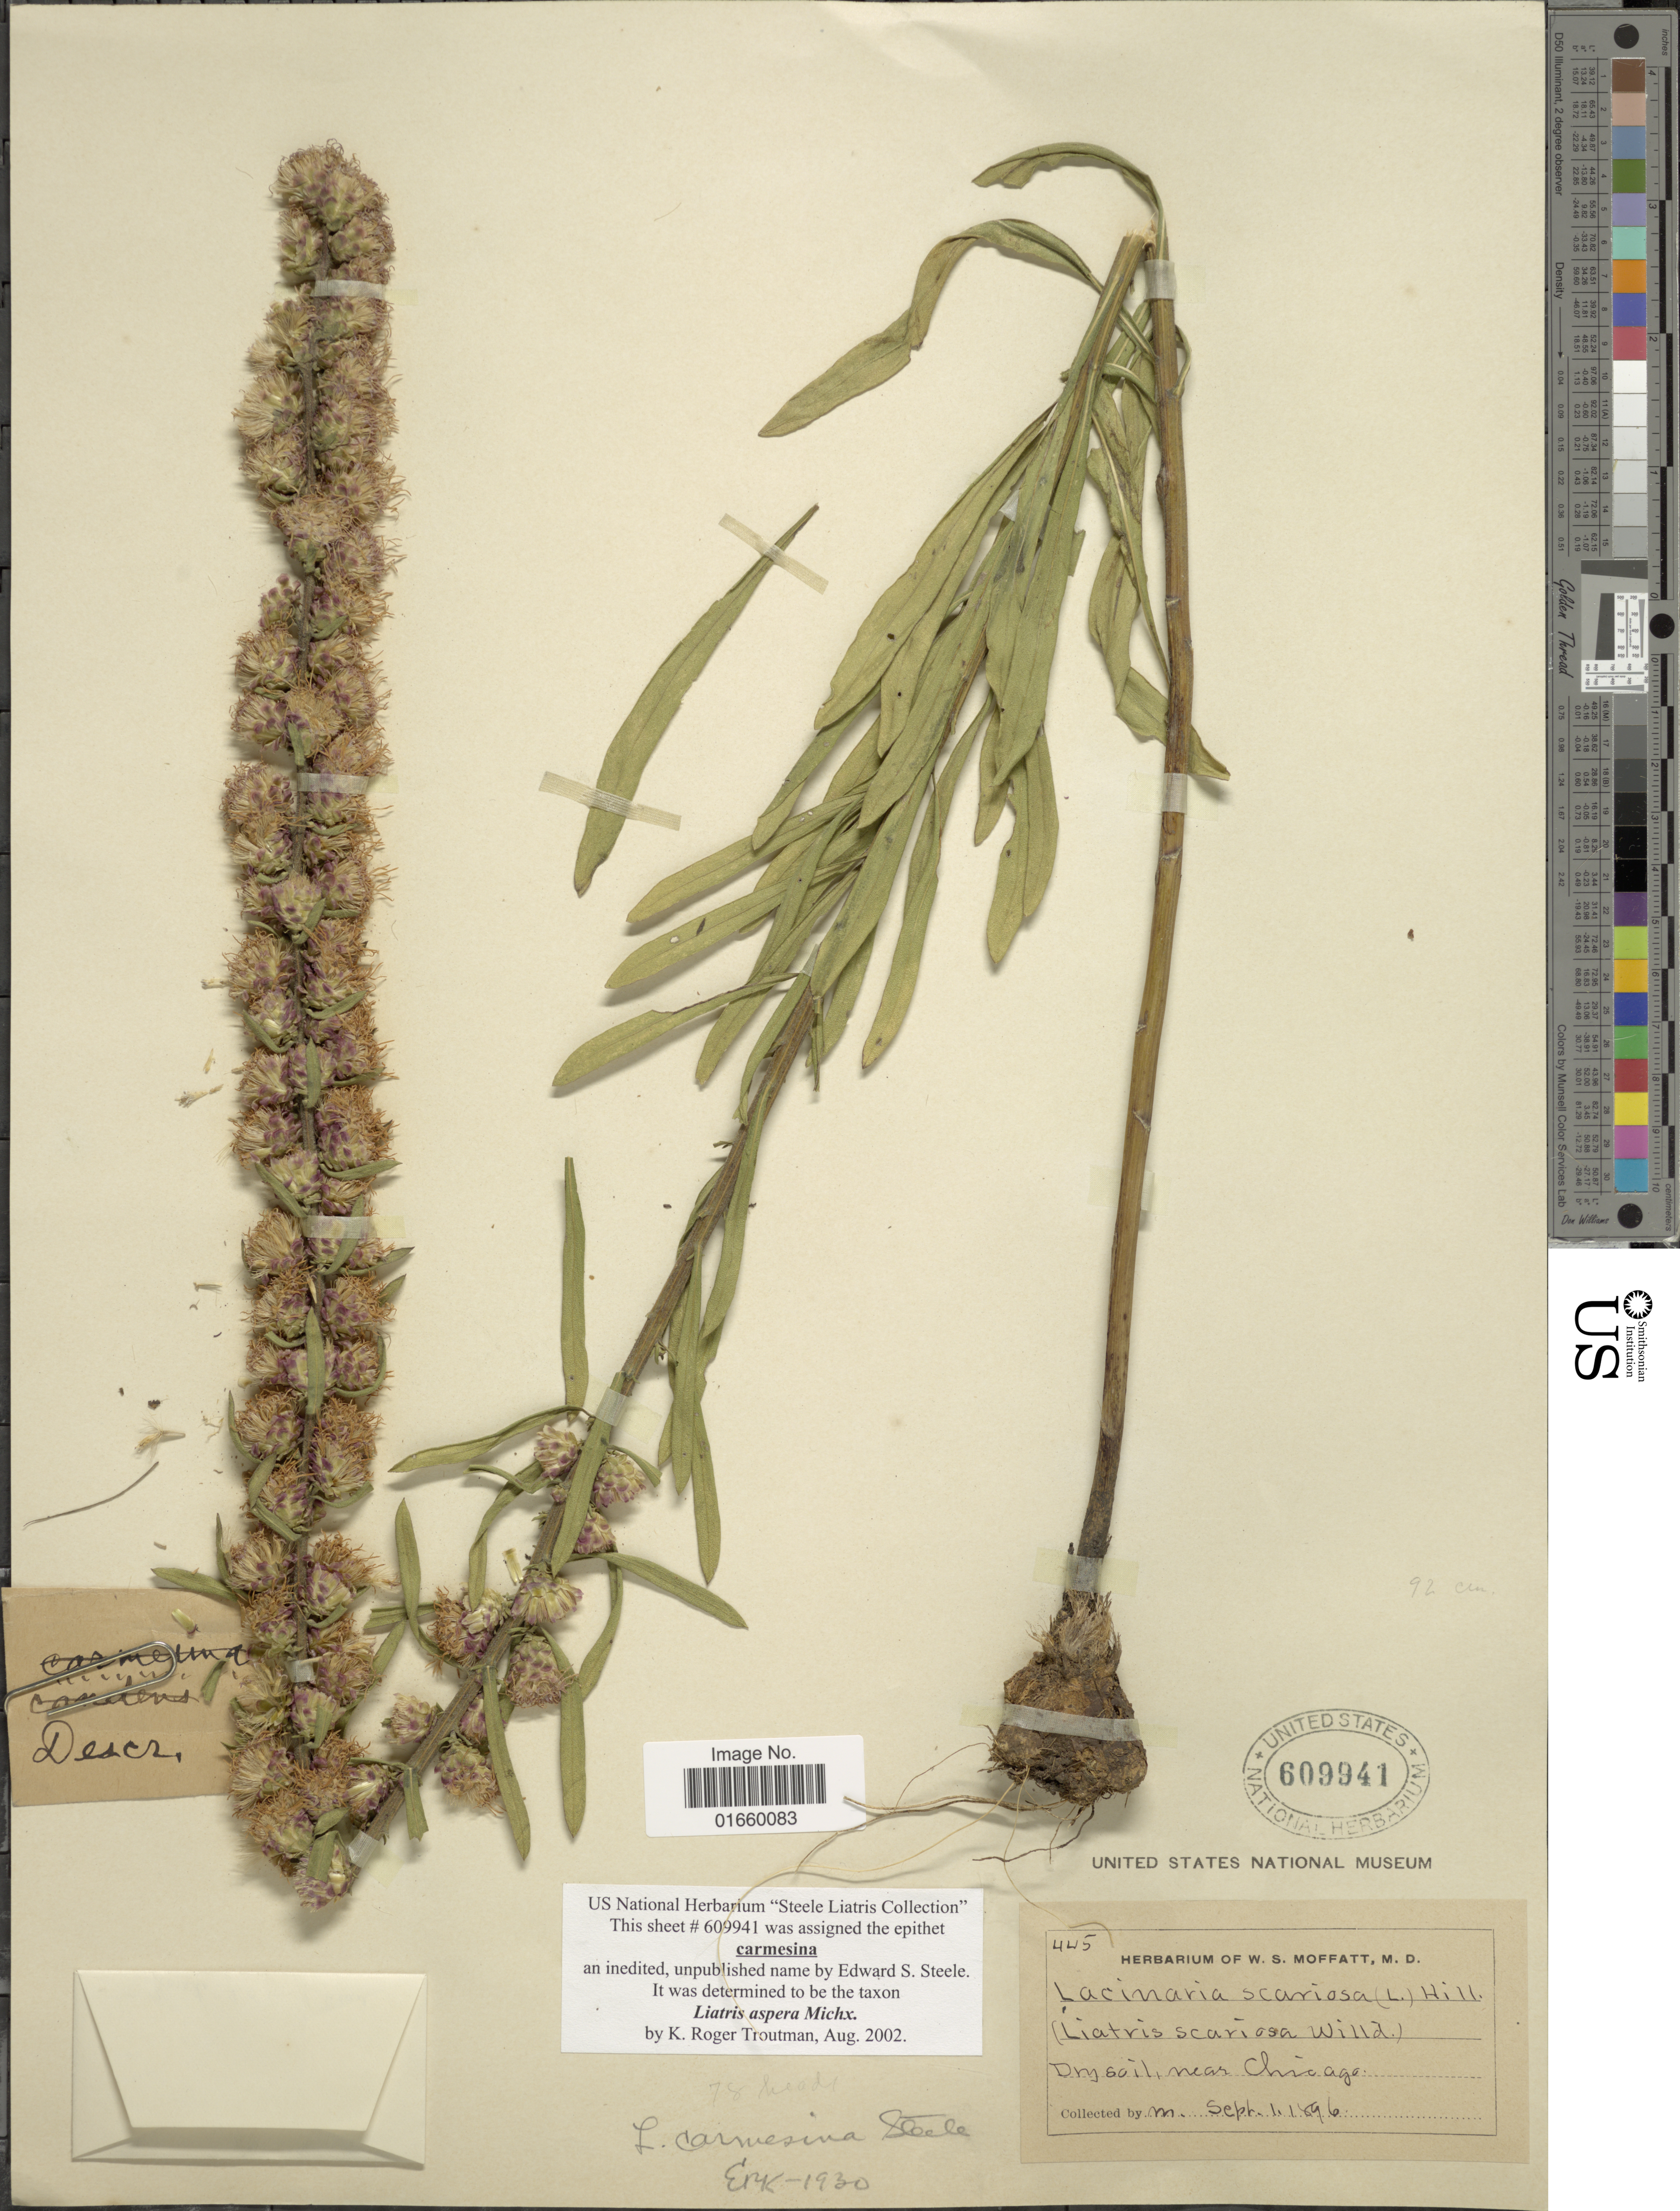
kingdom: Plantae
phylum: Tracheophyta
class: Magnoliopsida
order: Asterales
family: Asteraceae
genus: Liatris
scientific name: Liatris aspera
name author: Michx.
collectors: W. Moffatt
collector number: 445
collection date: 1896-09-01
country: United States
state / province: Illinois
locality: Near Chicago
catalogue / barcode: US 609941